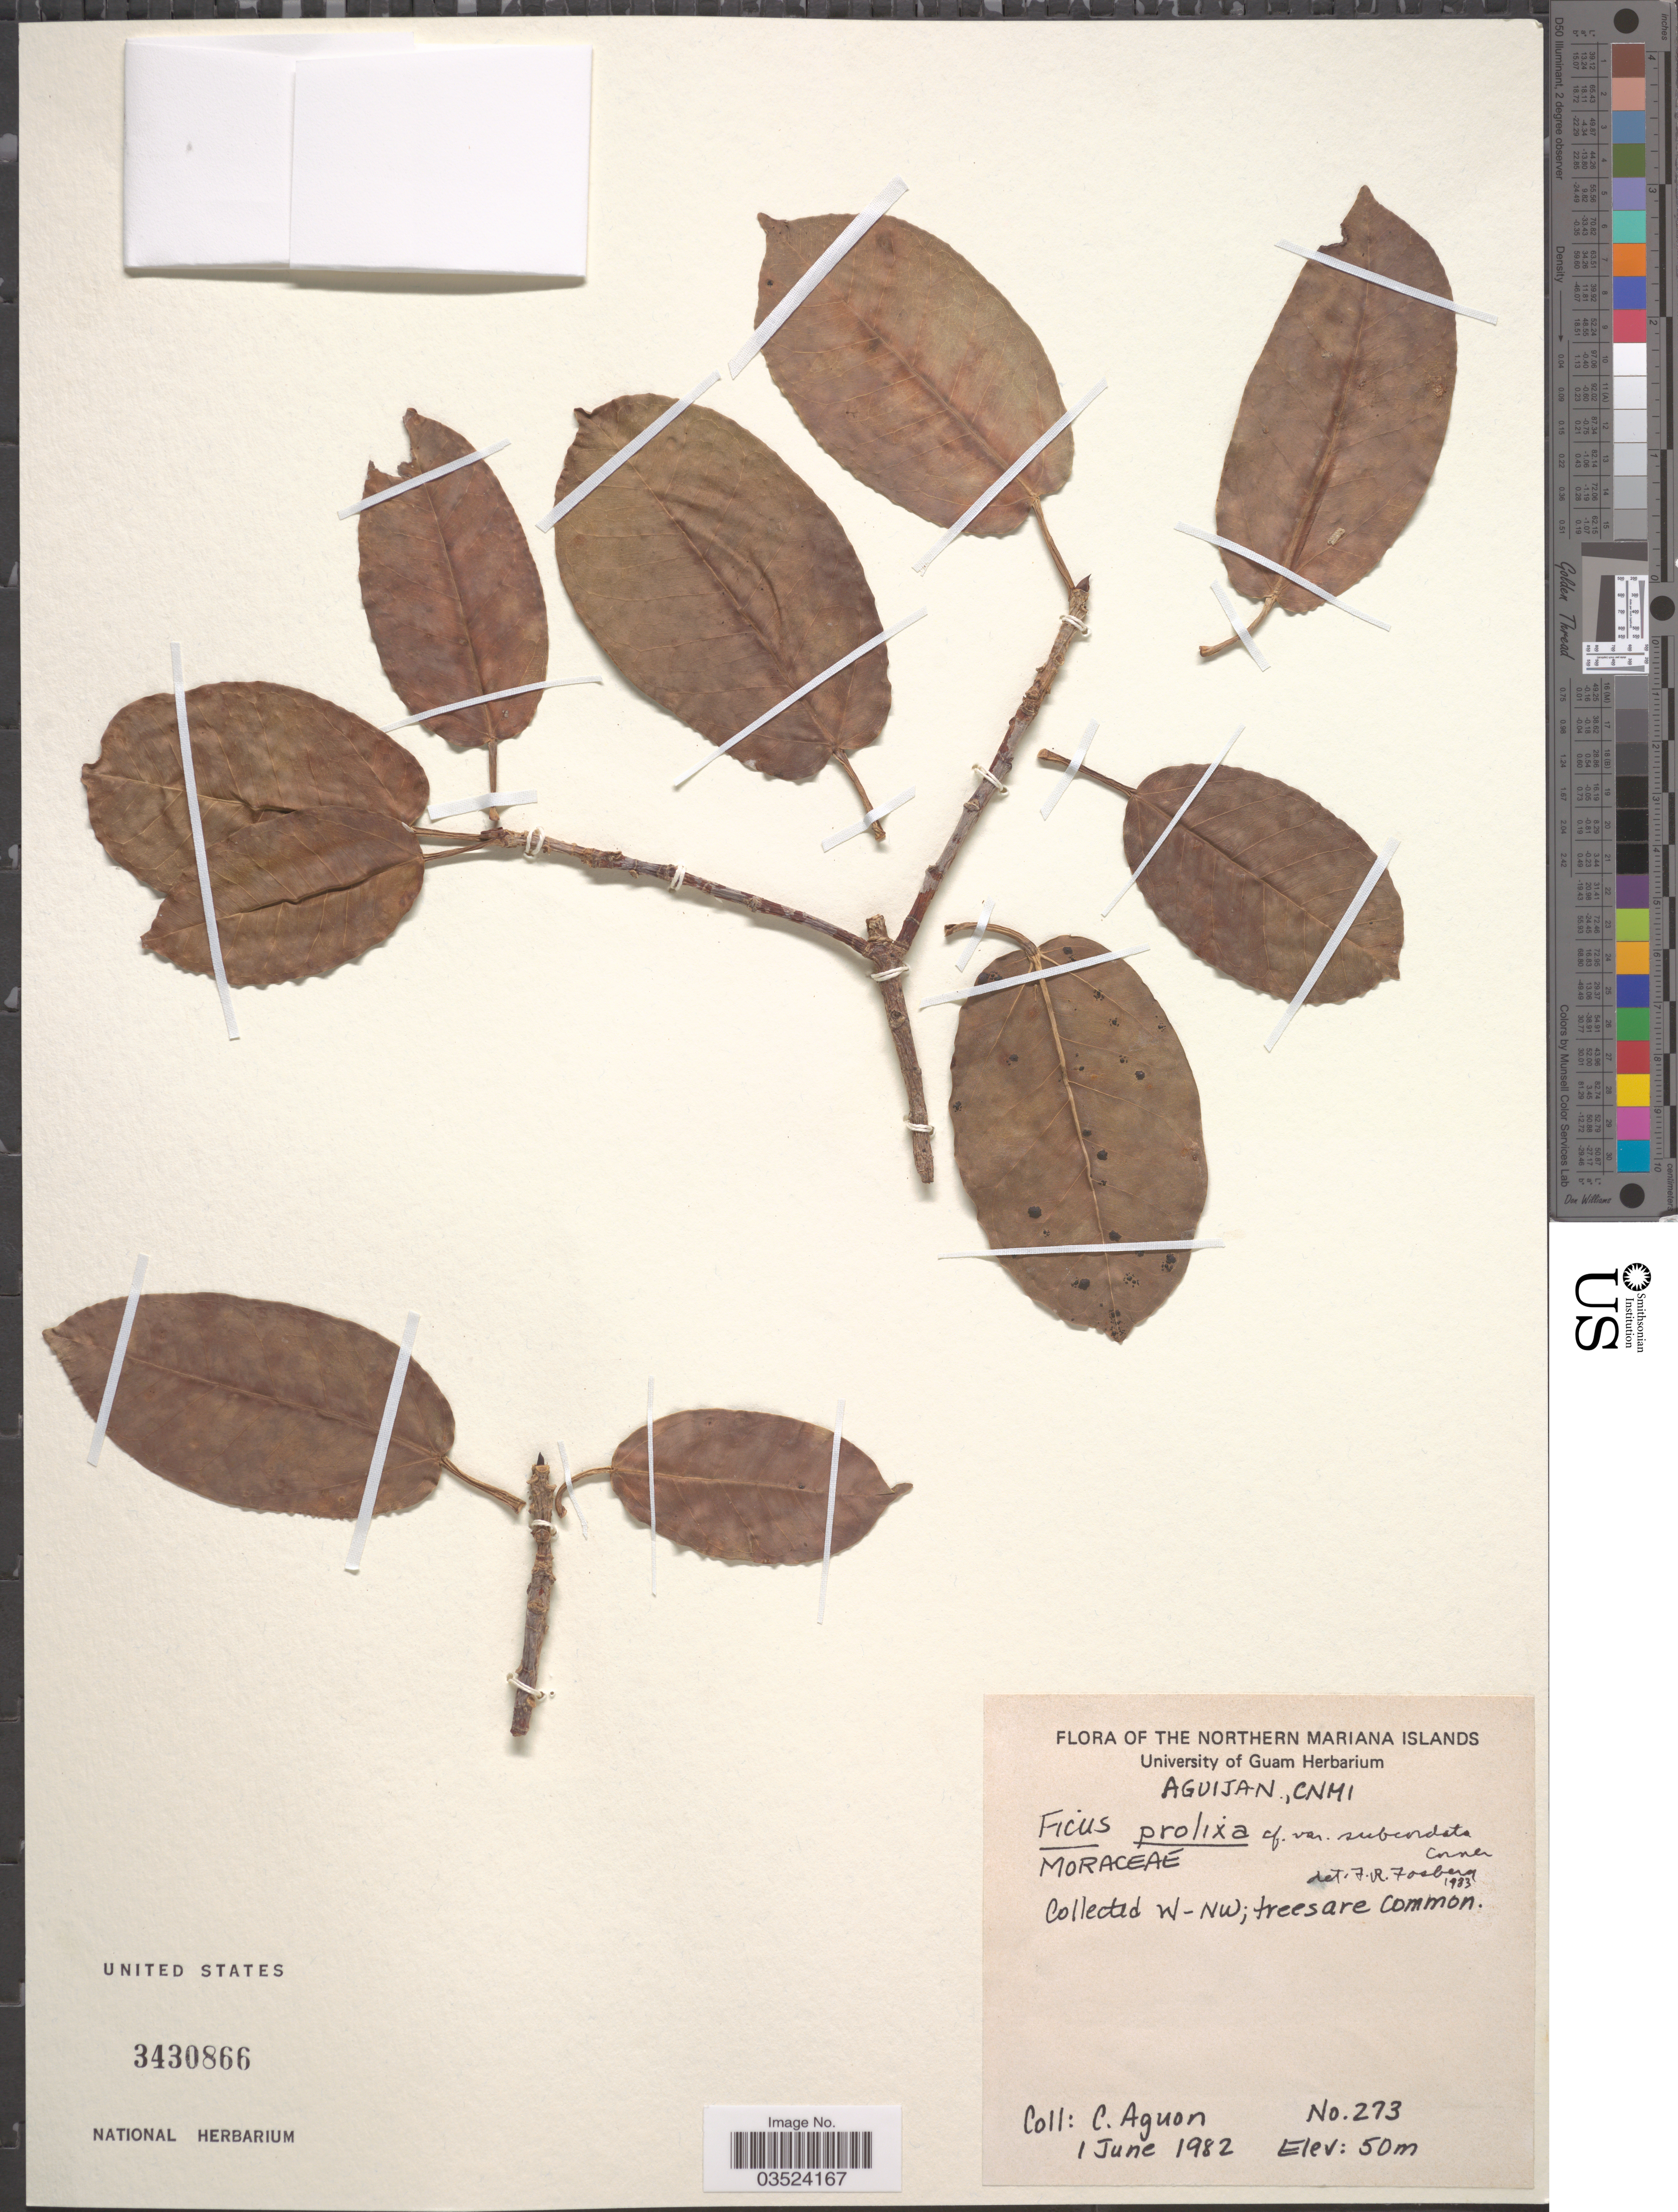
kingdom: Plantae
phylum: Tracheophyta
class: Magnoliopsida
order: Rosales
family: Moraceae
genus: Ficus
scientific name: Ficus prolixa var. subcordata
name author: Corner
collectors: C. Aguon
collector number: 273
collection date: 1982-06-01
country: Northern Mariana Islands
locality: Aguijan., CNMI. W-NW.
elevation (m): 50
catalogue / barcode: US 3430866